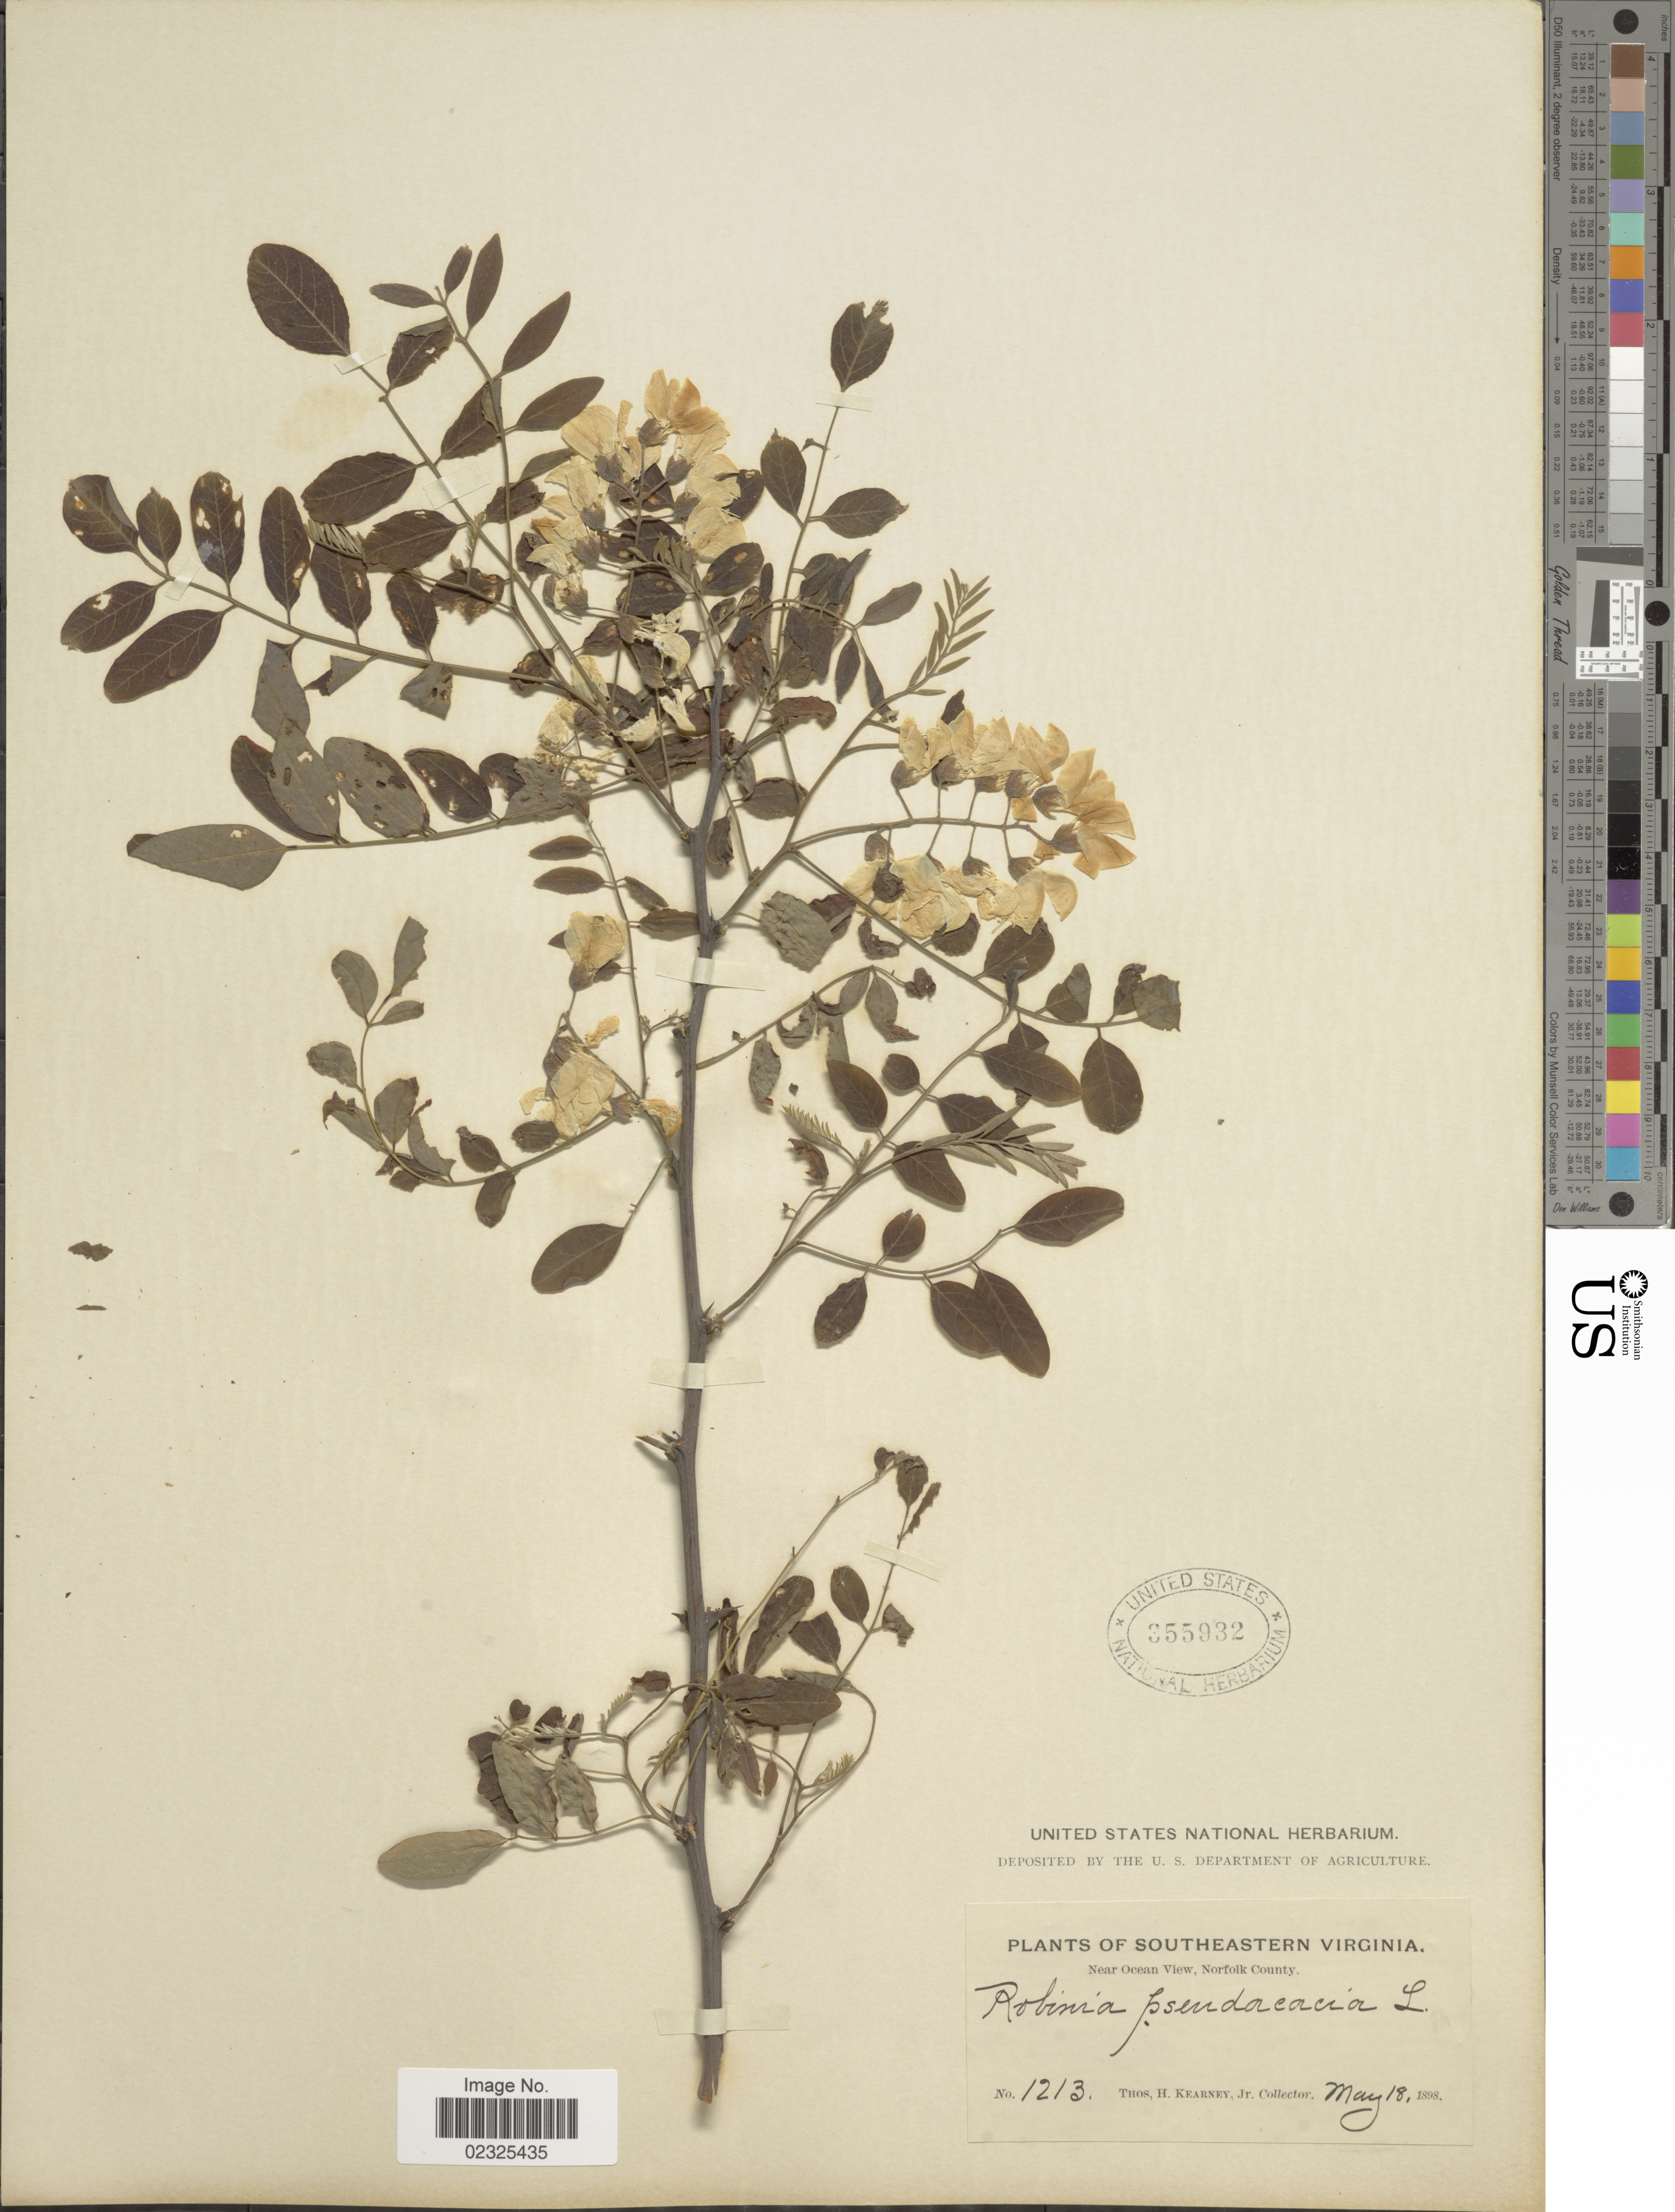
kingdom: Plantae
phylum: Tracheophyta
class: Magnoliopsida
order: Fabales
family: Fabaceae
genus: Robinia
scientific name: Robinia pseudoacacia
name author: L.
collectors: T. H. Kearney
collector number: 1213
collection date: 1898-05-18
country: United States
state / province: Virginia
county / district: City of Norfolk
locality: Southeastern Virginia, near Ocean View, Norfolk County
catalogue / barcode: US 355932